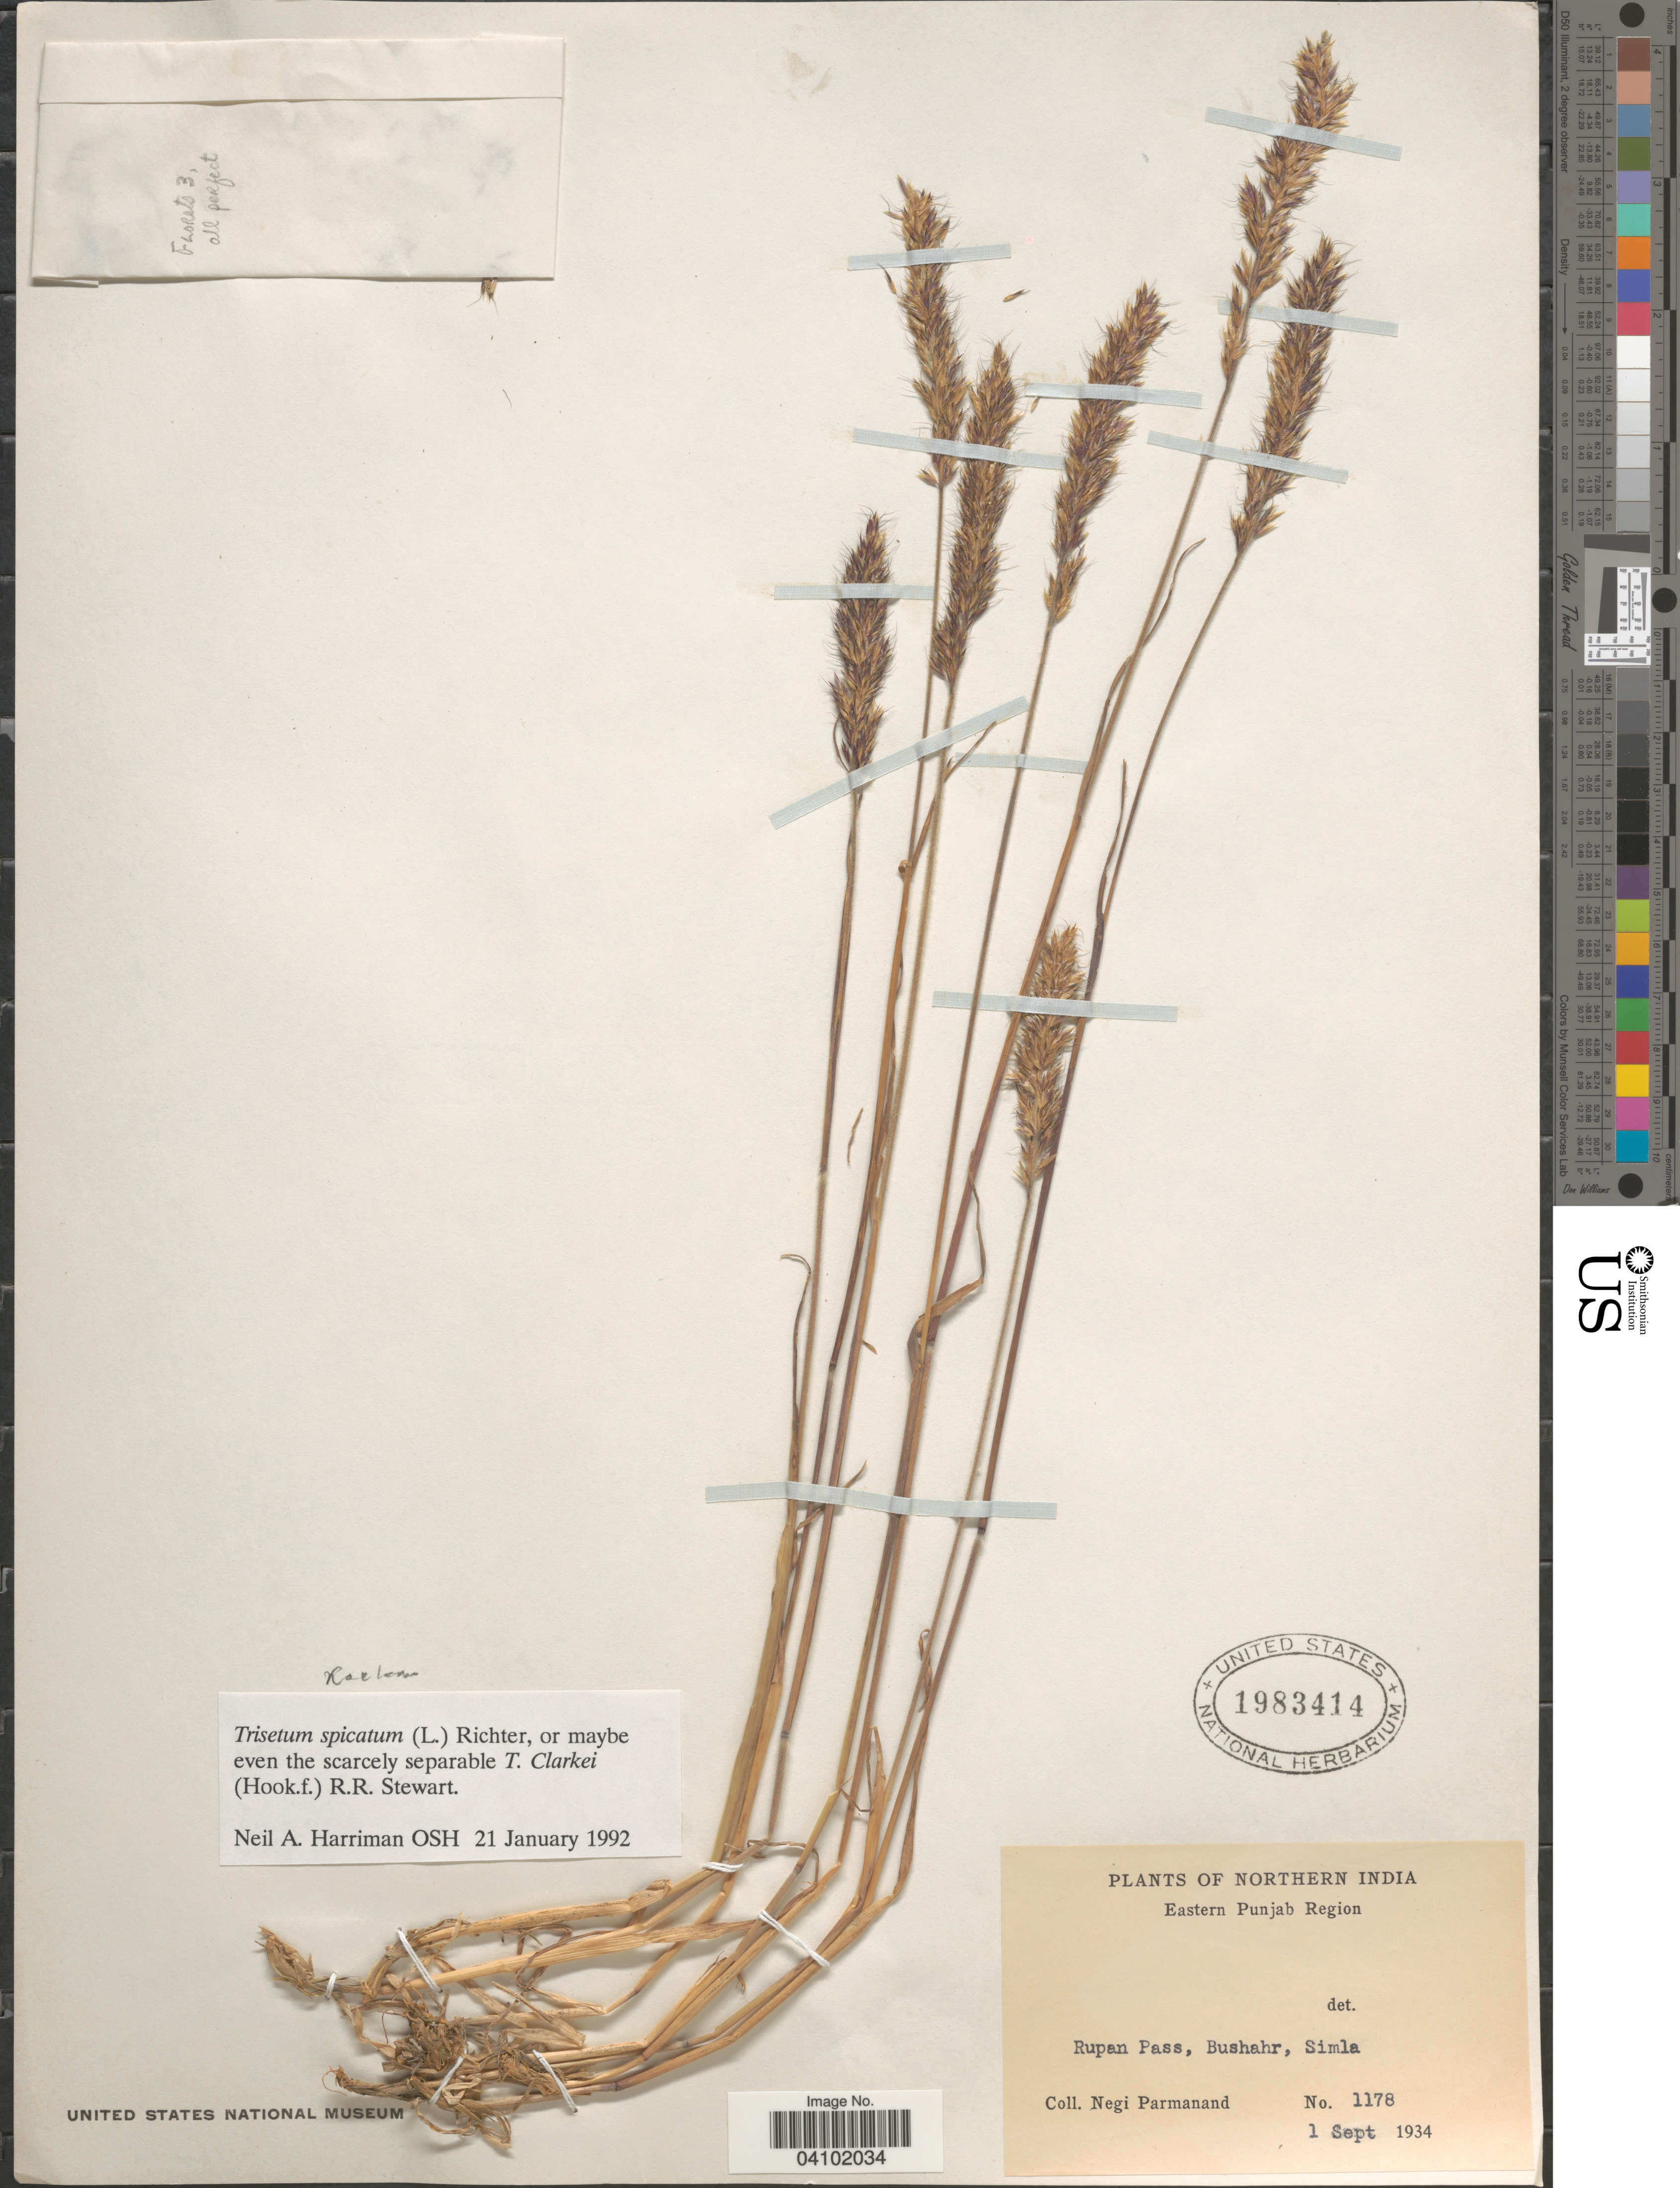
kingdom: Plantae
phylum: Tracheophyta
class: Liliopsida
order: Poales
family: Poaceae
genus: Koeleria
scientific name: Koeleria spicata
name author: (L.) Barberá et al.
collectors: N. Parmanand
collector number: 1178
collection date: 1934-09-01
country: India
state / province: Punjab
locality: Northern India. Eastern Punjab Region. Rupan p